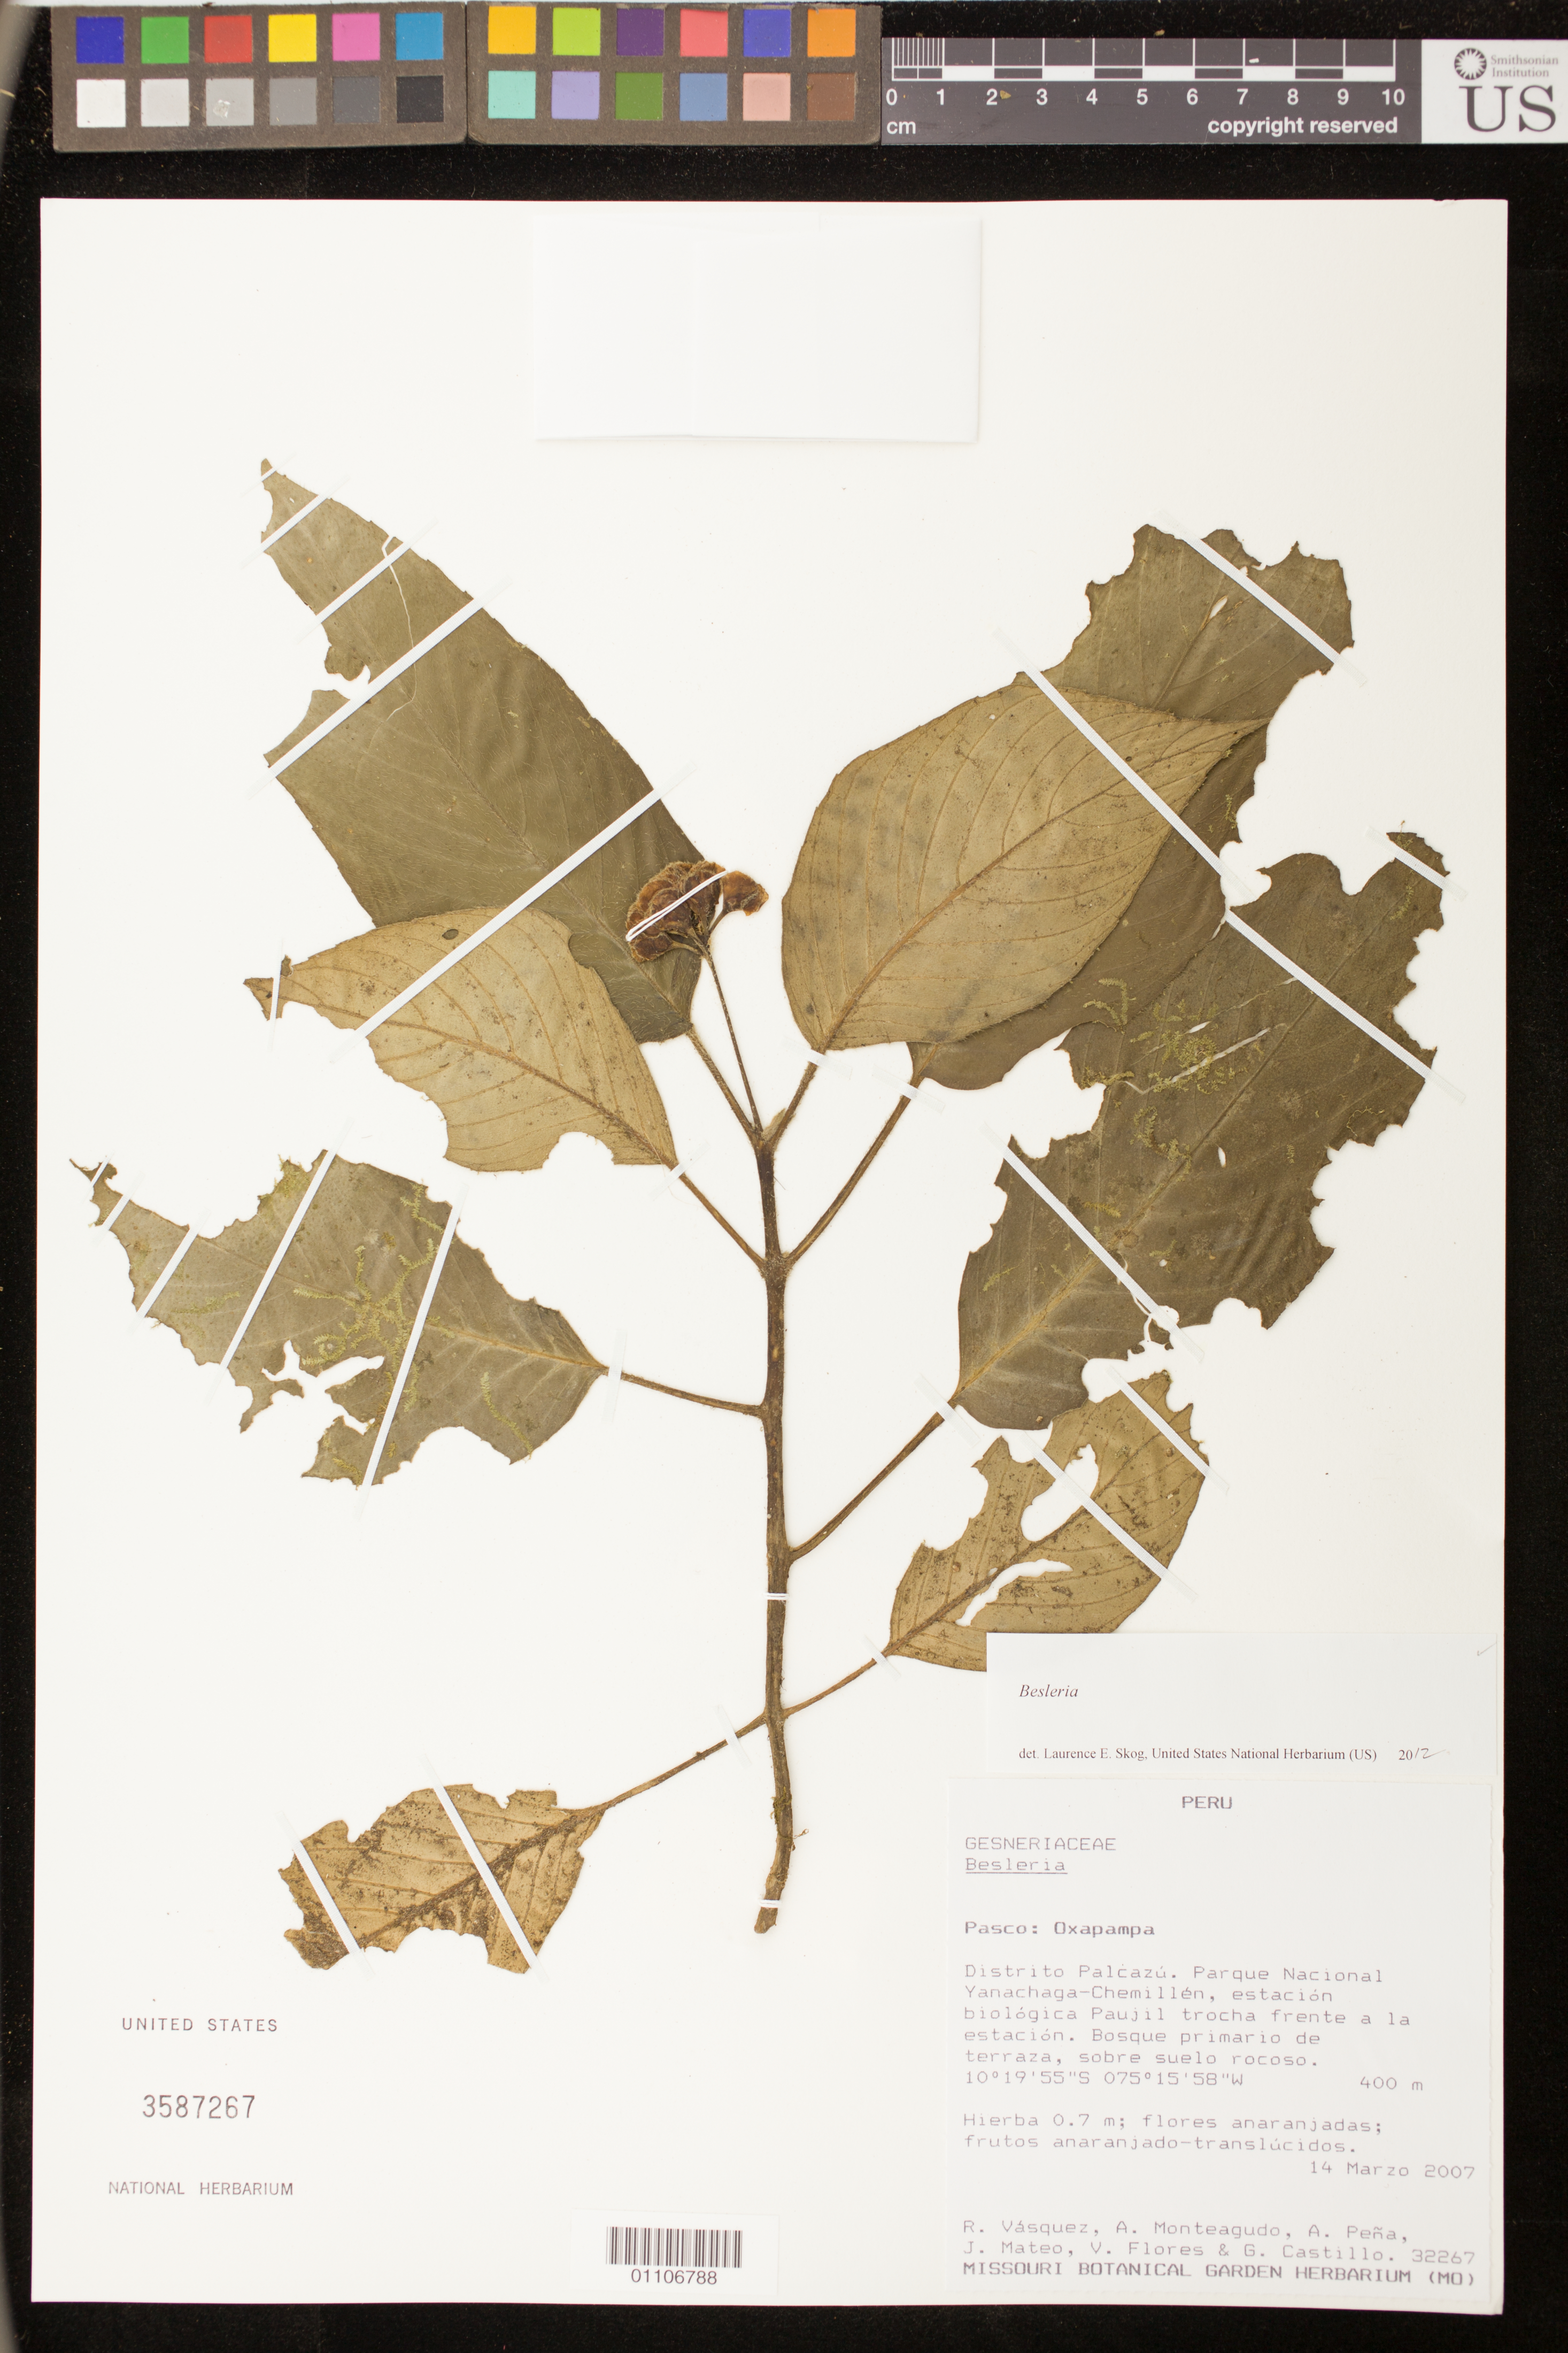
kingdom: Plantae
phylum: Tracheophyta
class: Magnoliopsida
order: Lamiales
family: Gesneriaceae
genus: Besleria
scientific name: Besleria sp.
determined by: Skog, Laurence E.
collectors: R. Vásquez, A. Monteagudo, A. Pena, J. Mateo, V. Flores & G. Castillo C.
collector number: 32267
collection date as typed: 14 Mar 2007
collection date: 2007-03-14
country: Peru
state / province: Pasco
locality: Oxapampa: Distrito Palcazu. Parque Nacional Yanachaga-Chemillen, estacion biologica Paujil trocha frentea la estacion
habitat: Bosque primario de terraza, sobre suelo rocoso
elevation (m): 400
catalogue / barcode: US 3587267